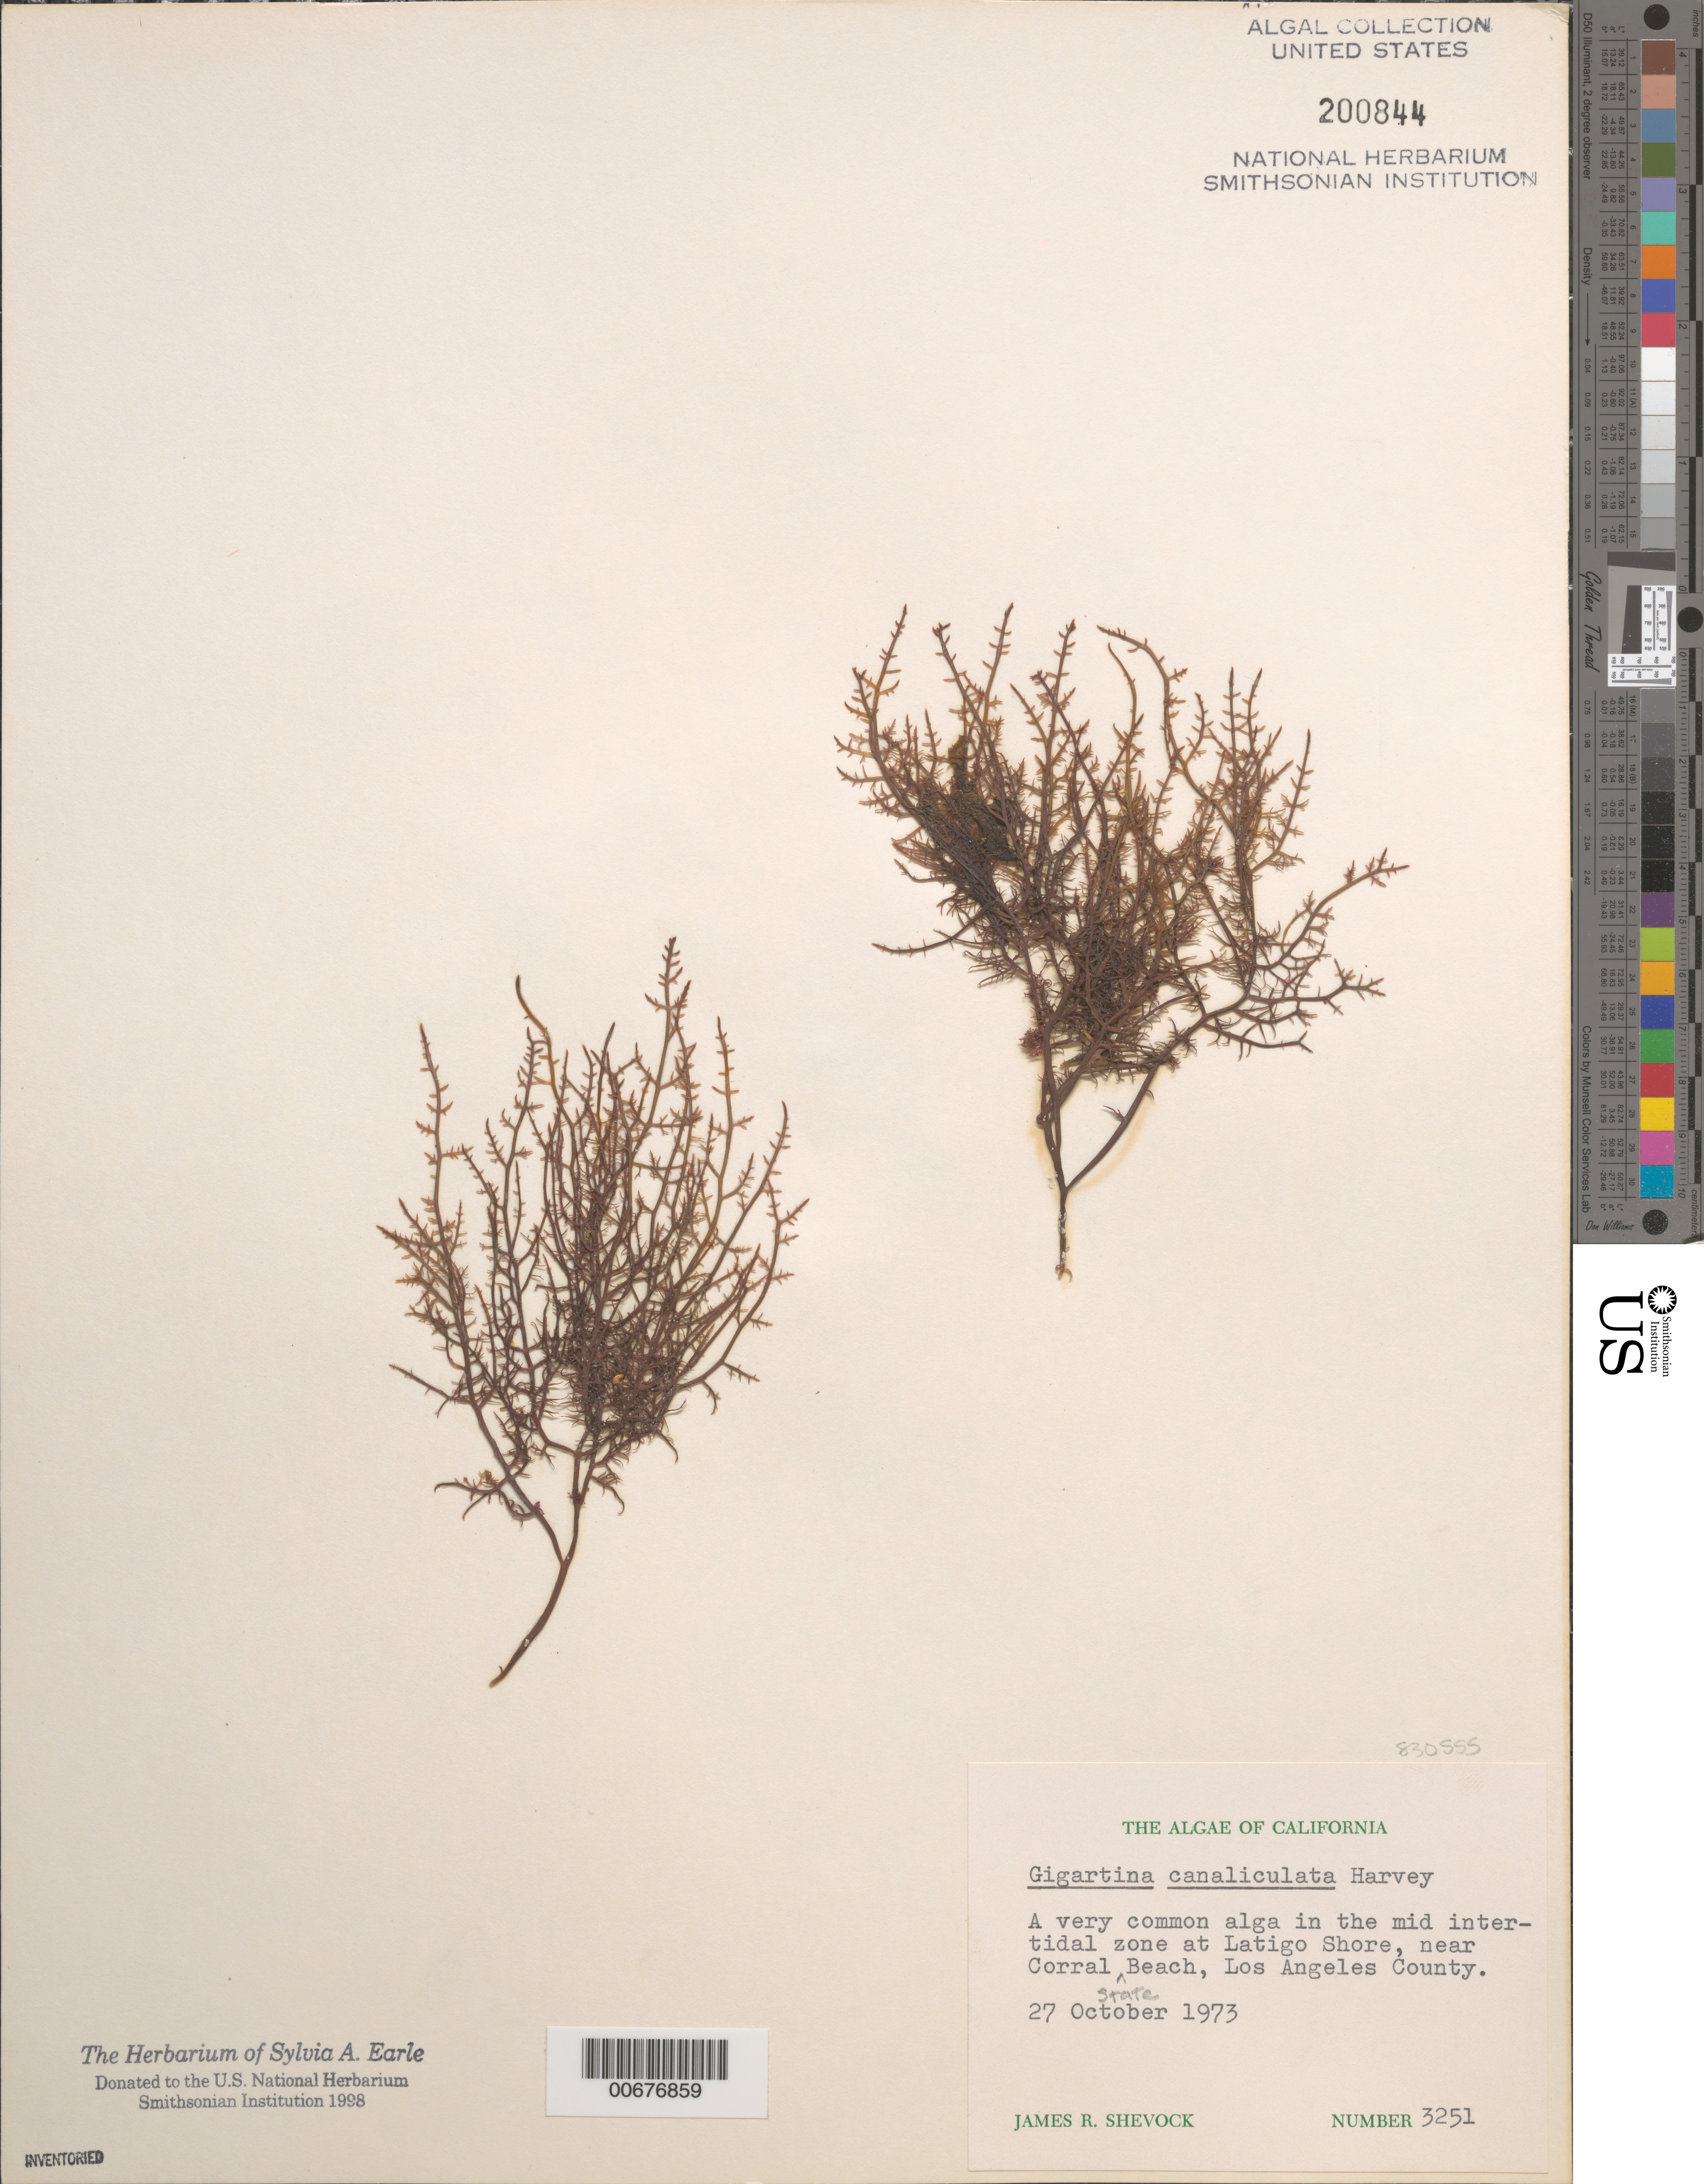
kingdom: Plantae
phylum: Rhodophyta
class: Florideophyceae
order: Gigartinales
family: Gigartinaceae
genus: Chondracanthus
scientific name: Chondracanthus canaliculatus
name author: (Harv.) Guiry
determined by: Algae name updating Project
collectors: J. R. Shevock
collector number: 3251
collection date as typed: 27 Oct 1973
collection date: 1973-10-27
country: United States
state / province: California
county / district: Los Angeles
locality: Latigo Shore, near Corral State Beach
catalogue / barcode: US 200844